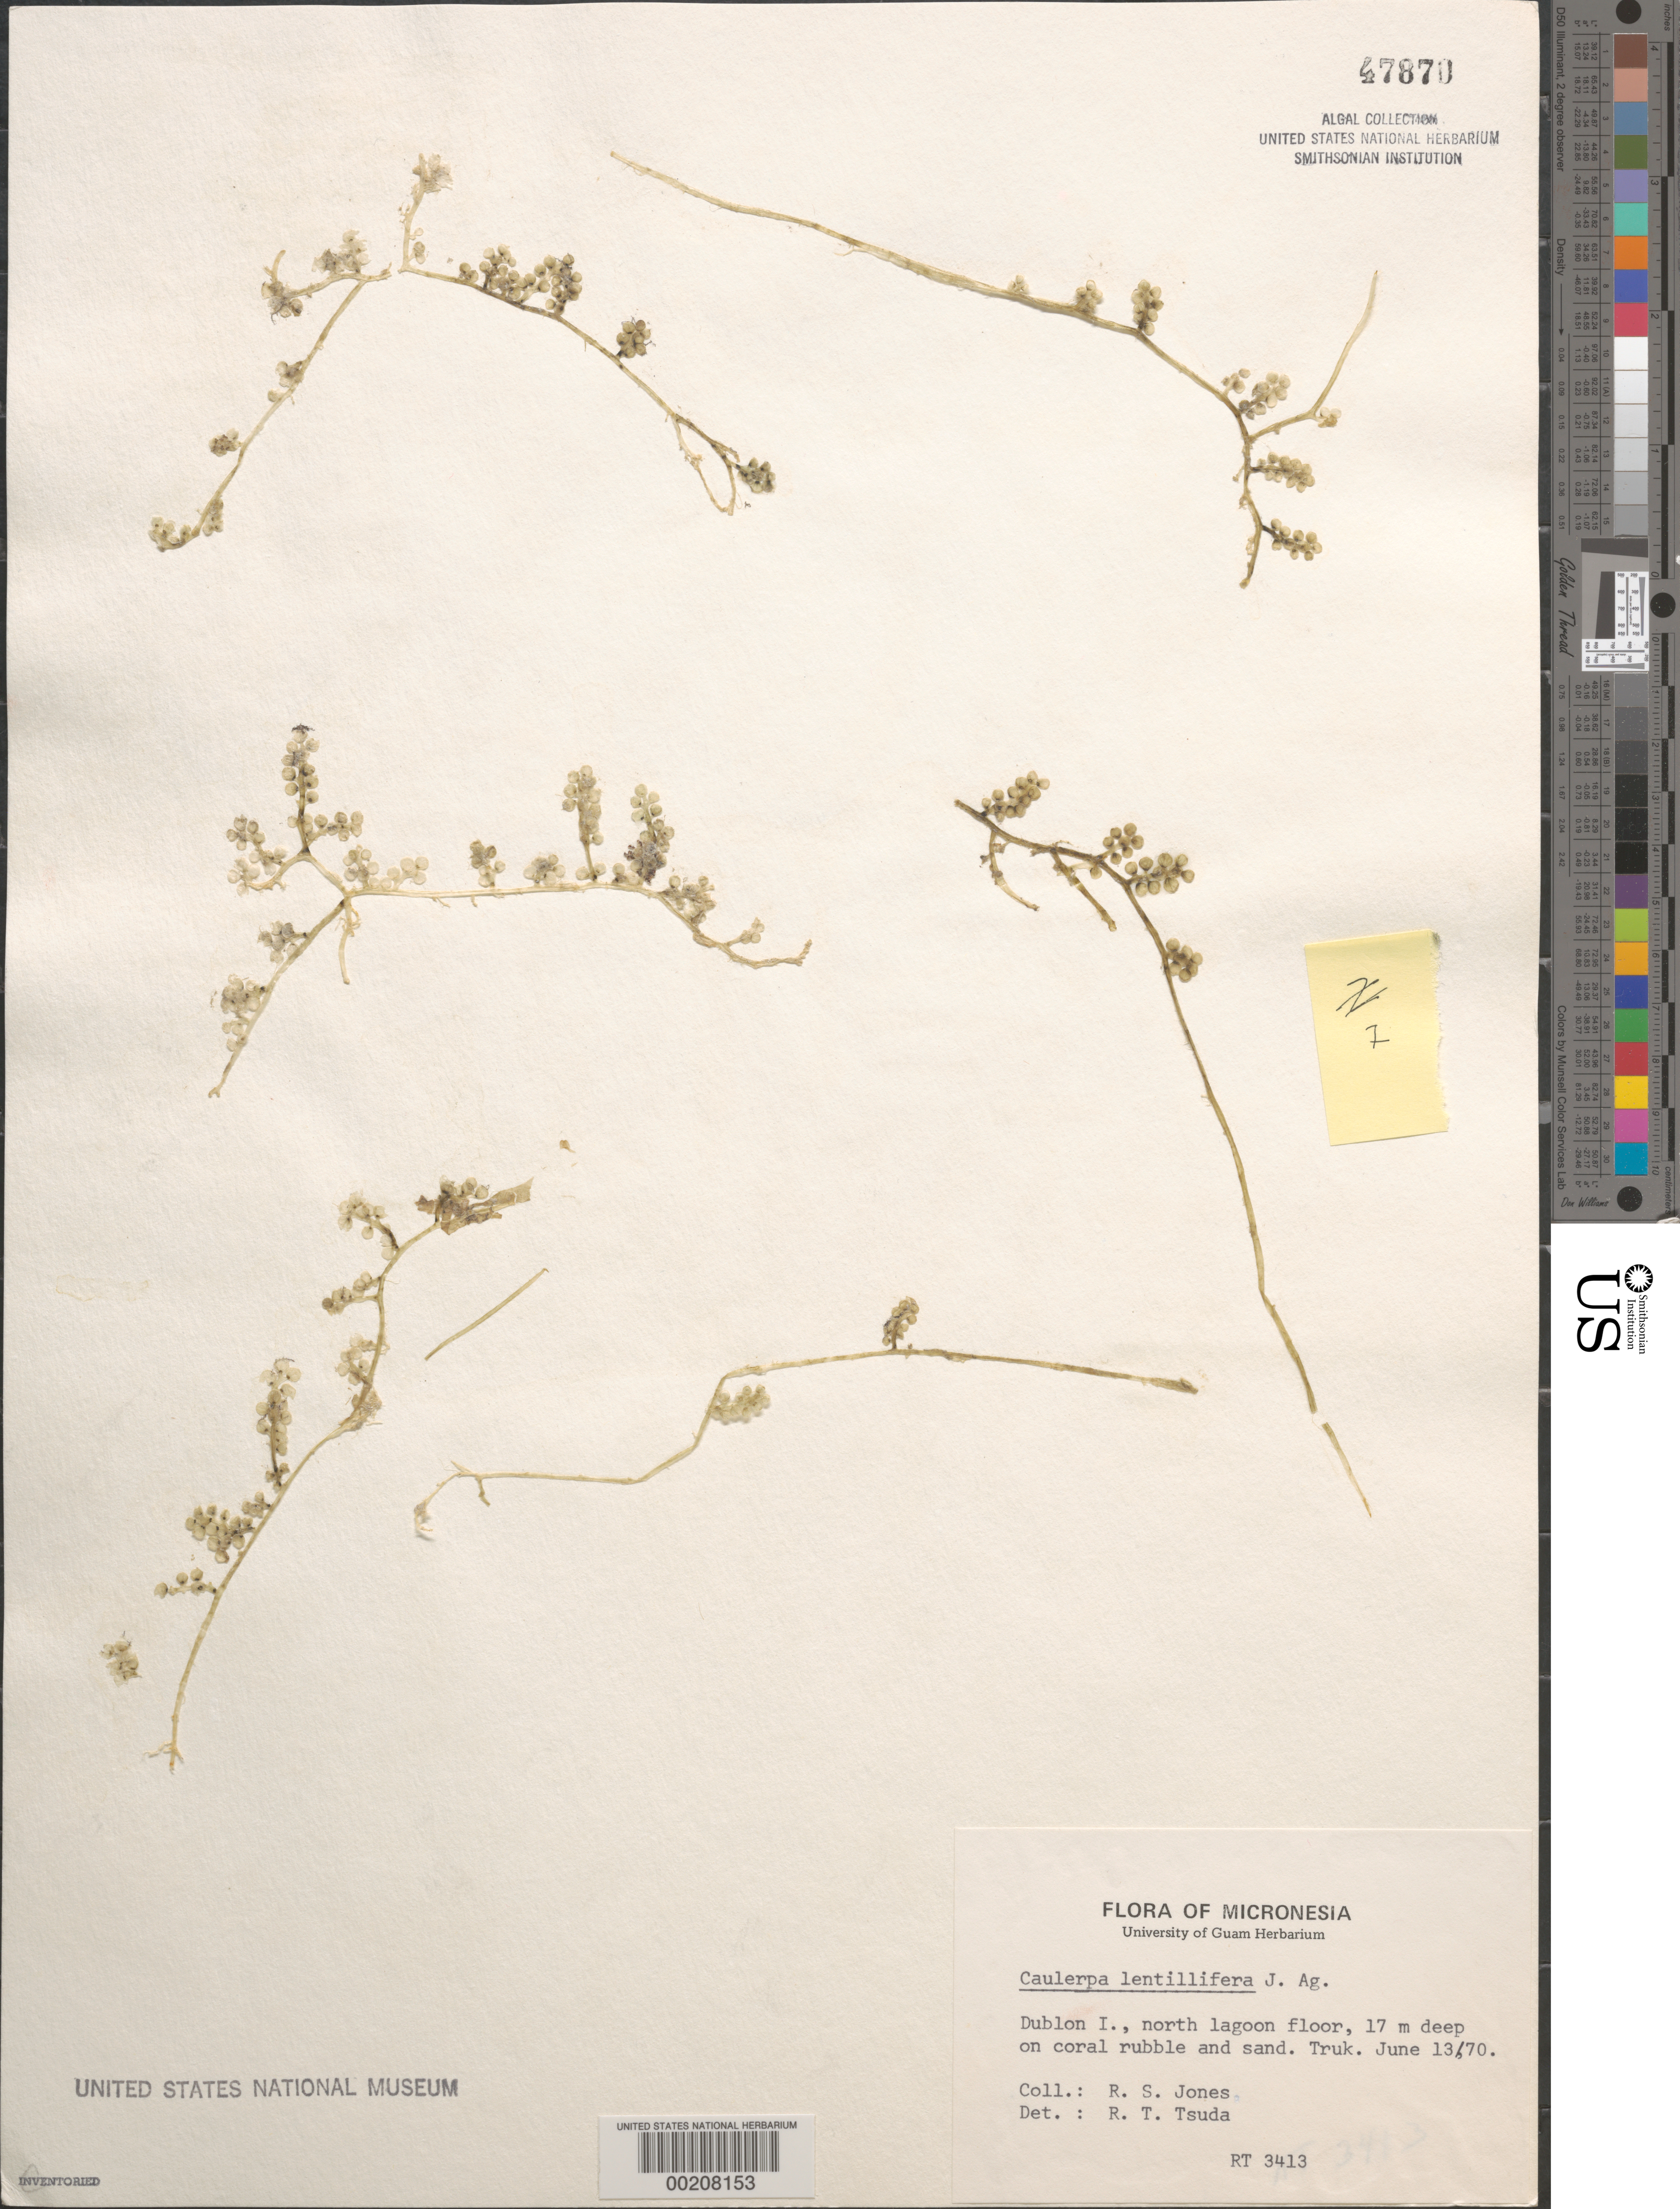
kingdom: Plantae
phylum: Chlorophyta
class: Ulvophyceae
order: Bryopsidales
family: Caulerpaceae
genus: Caulerpa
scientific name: Caulerpa lentillifera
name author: J. Agardh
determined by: Tsuda, R. T.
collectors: R. S. Jones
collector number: Rt 3413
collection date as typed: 13 Jun 1970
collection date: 1970-06-13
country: Micronesia, Federated States of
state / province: Truk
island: Dublon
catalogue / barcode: US 47870